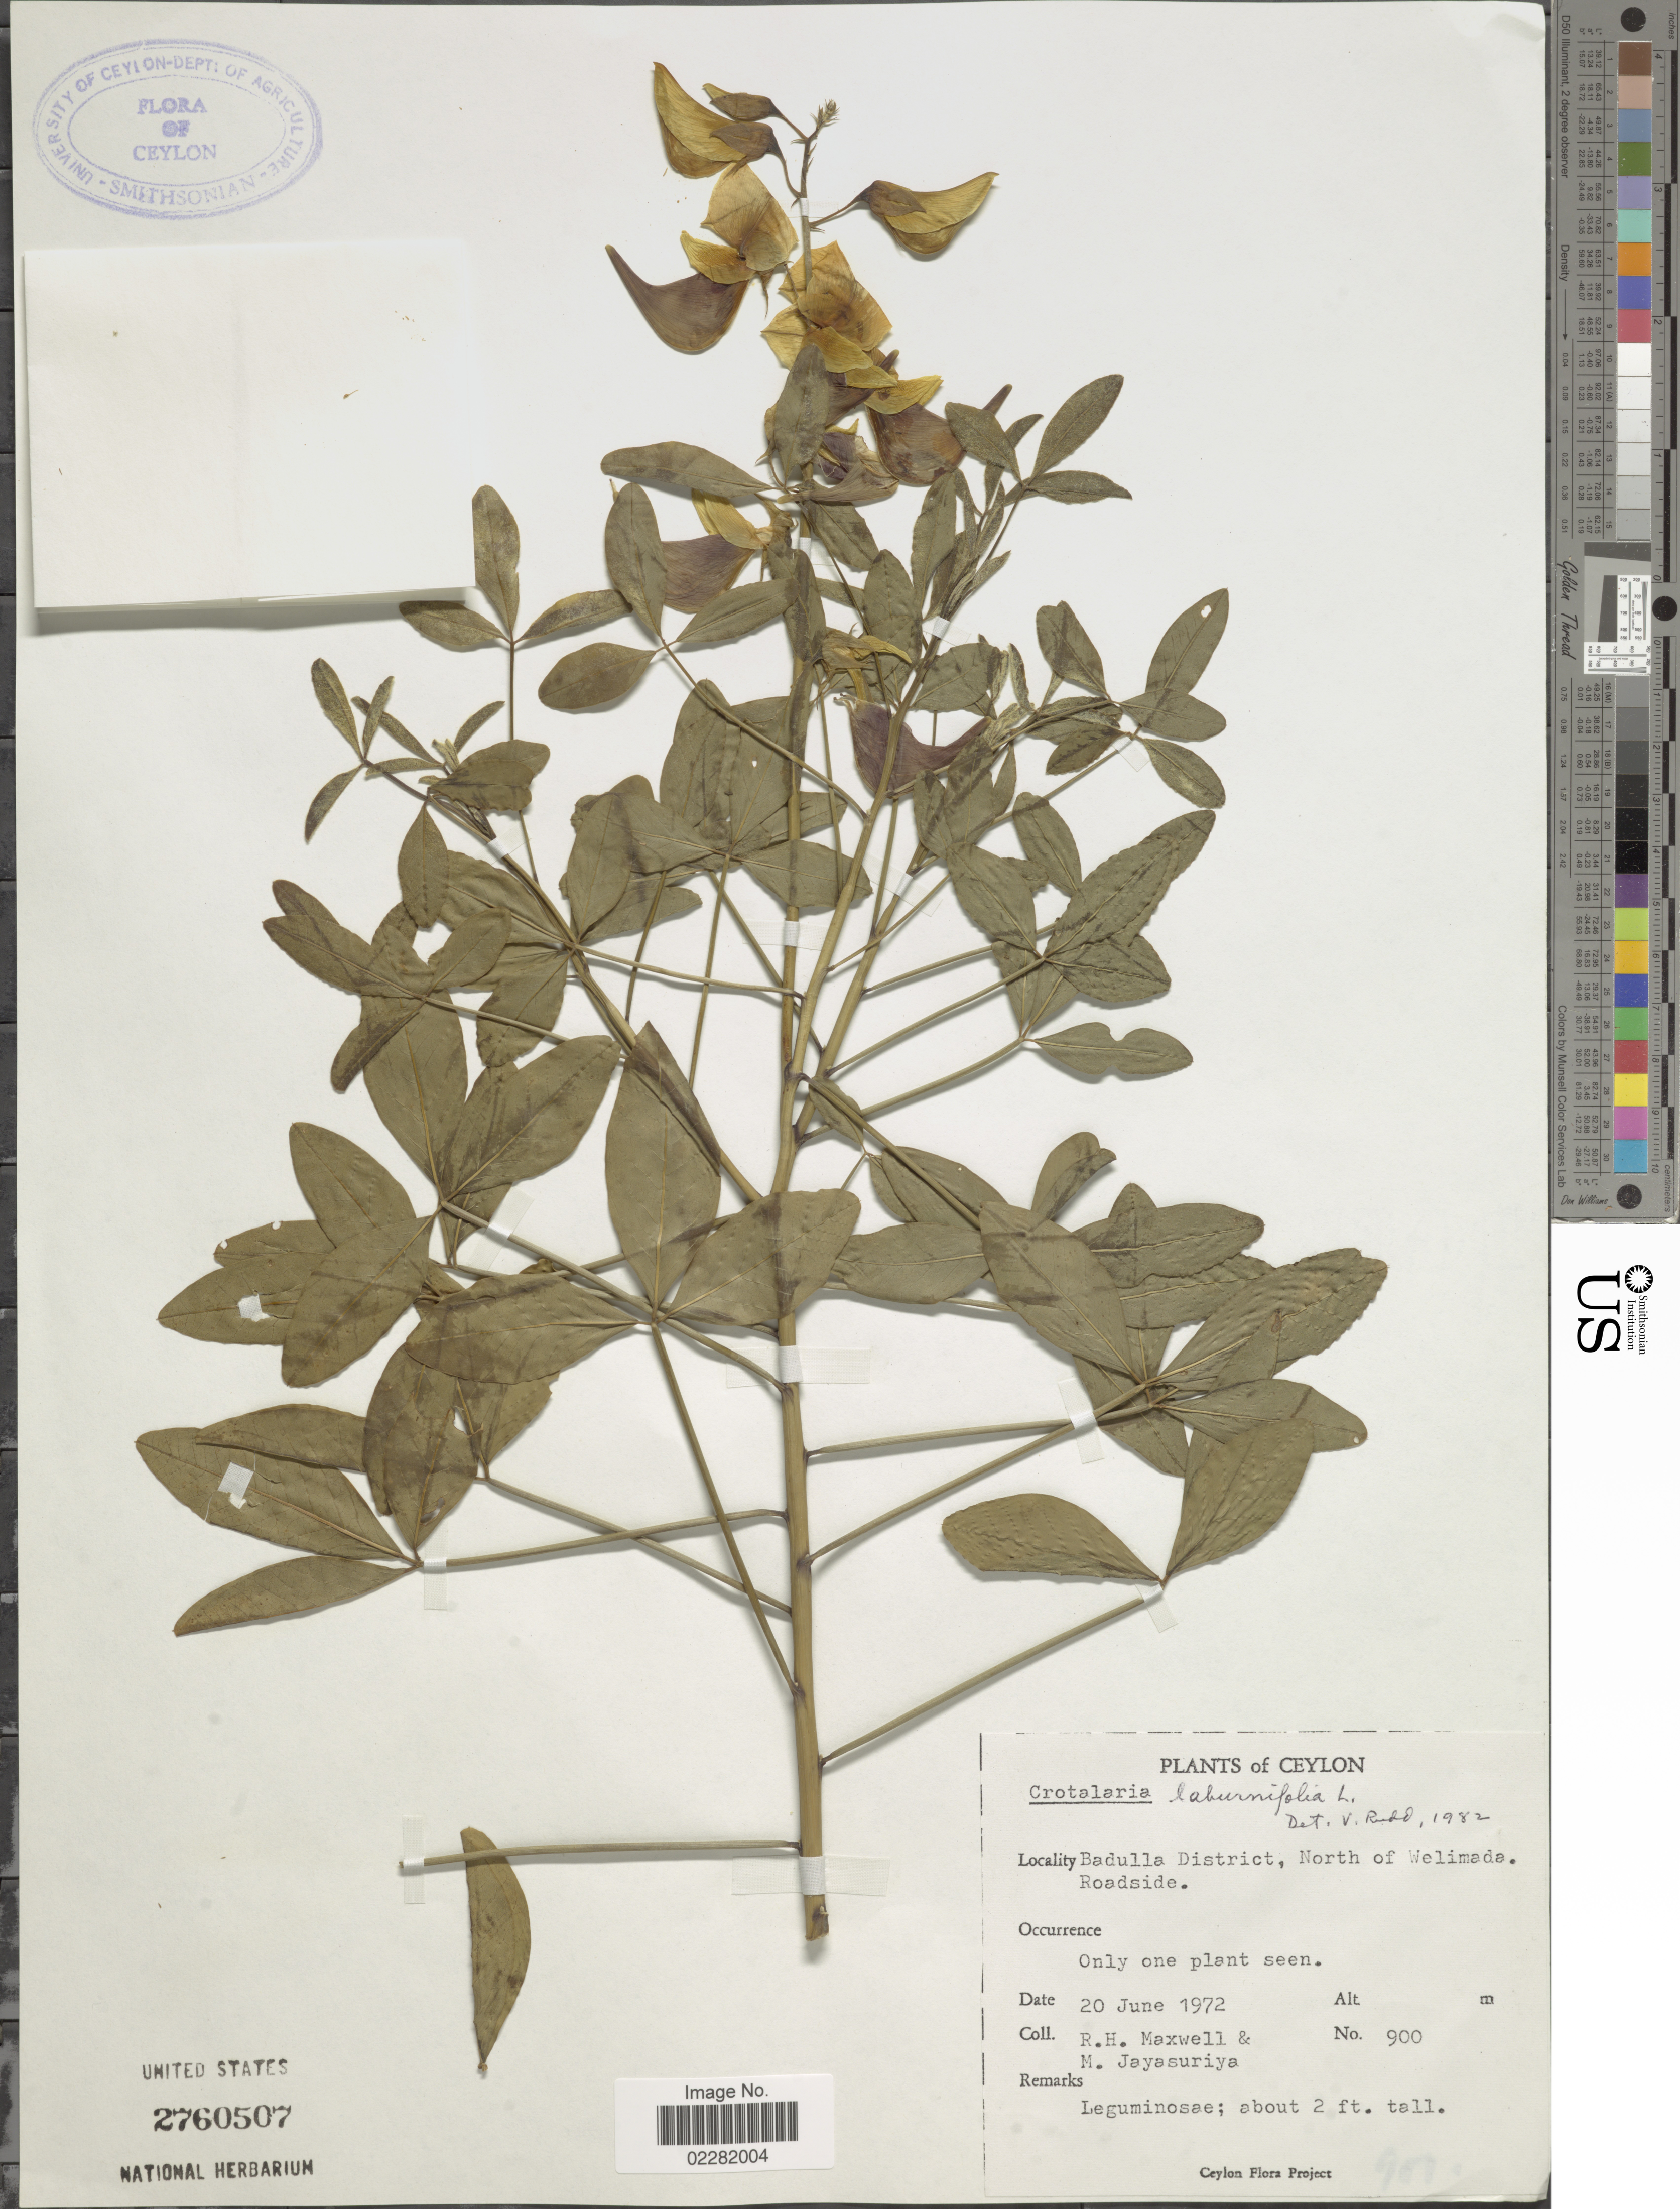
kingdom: Plantae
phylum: Tracheophyta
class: Magnoliopsida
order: Fabales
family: Fabaceae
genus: Crotalaria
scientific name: Crotalaria laburnifolia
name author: L.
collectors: R. Maxwell & M. Jayasuriya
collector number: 900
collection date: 1972-06-20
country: Sri Lanka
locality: Ceylon, Badulla District, NOrth of Welimada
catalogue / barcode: US 2760507